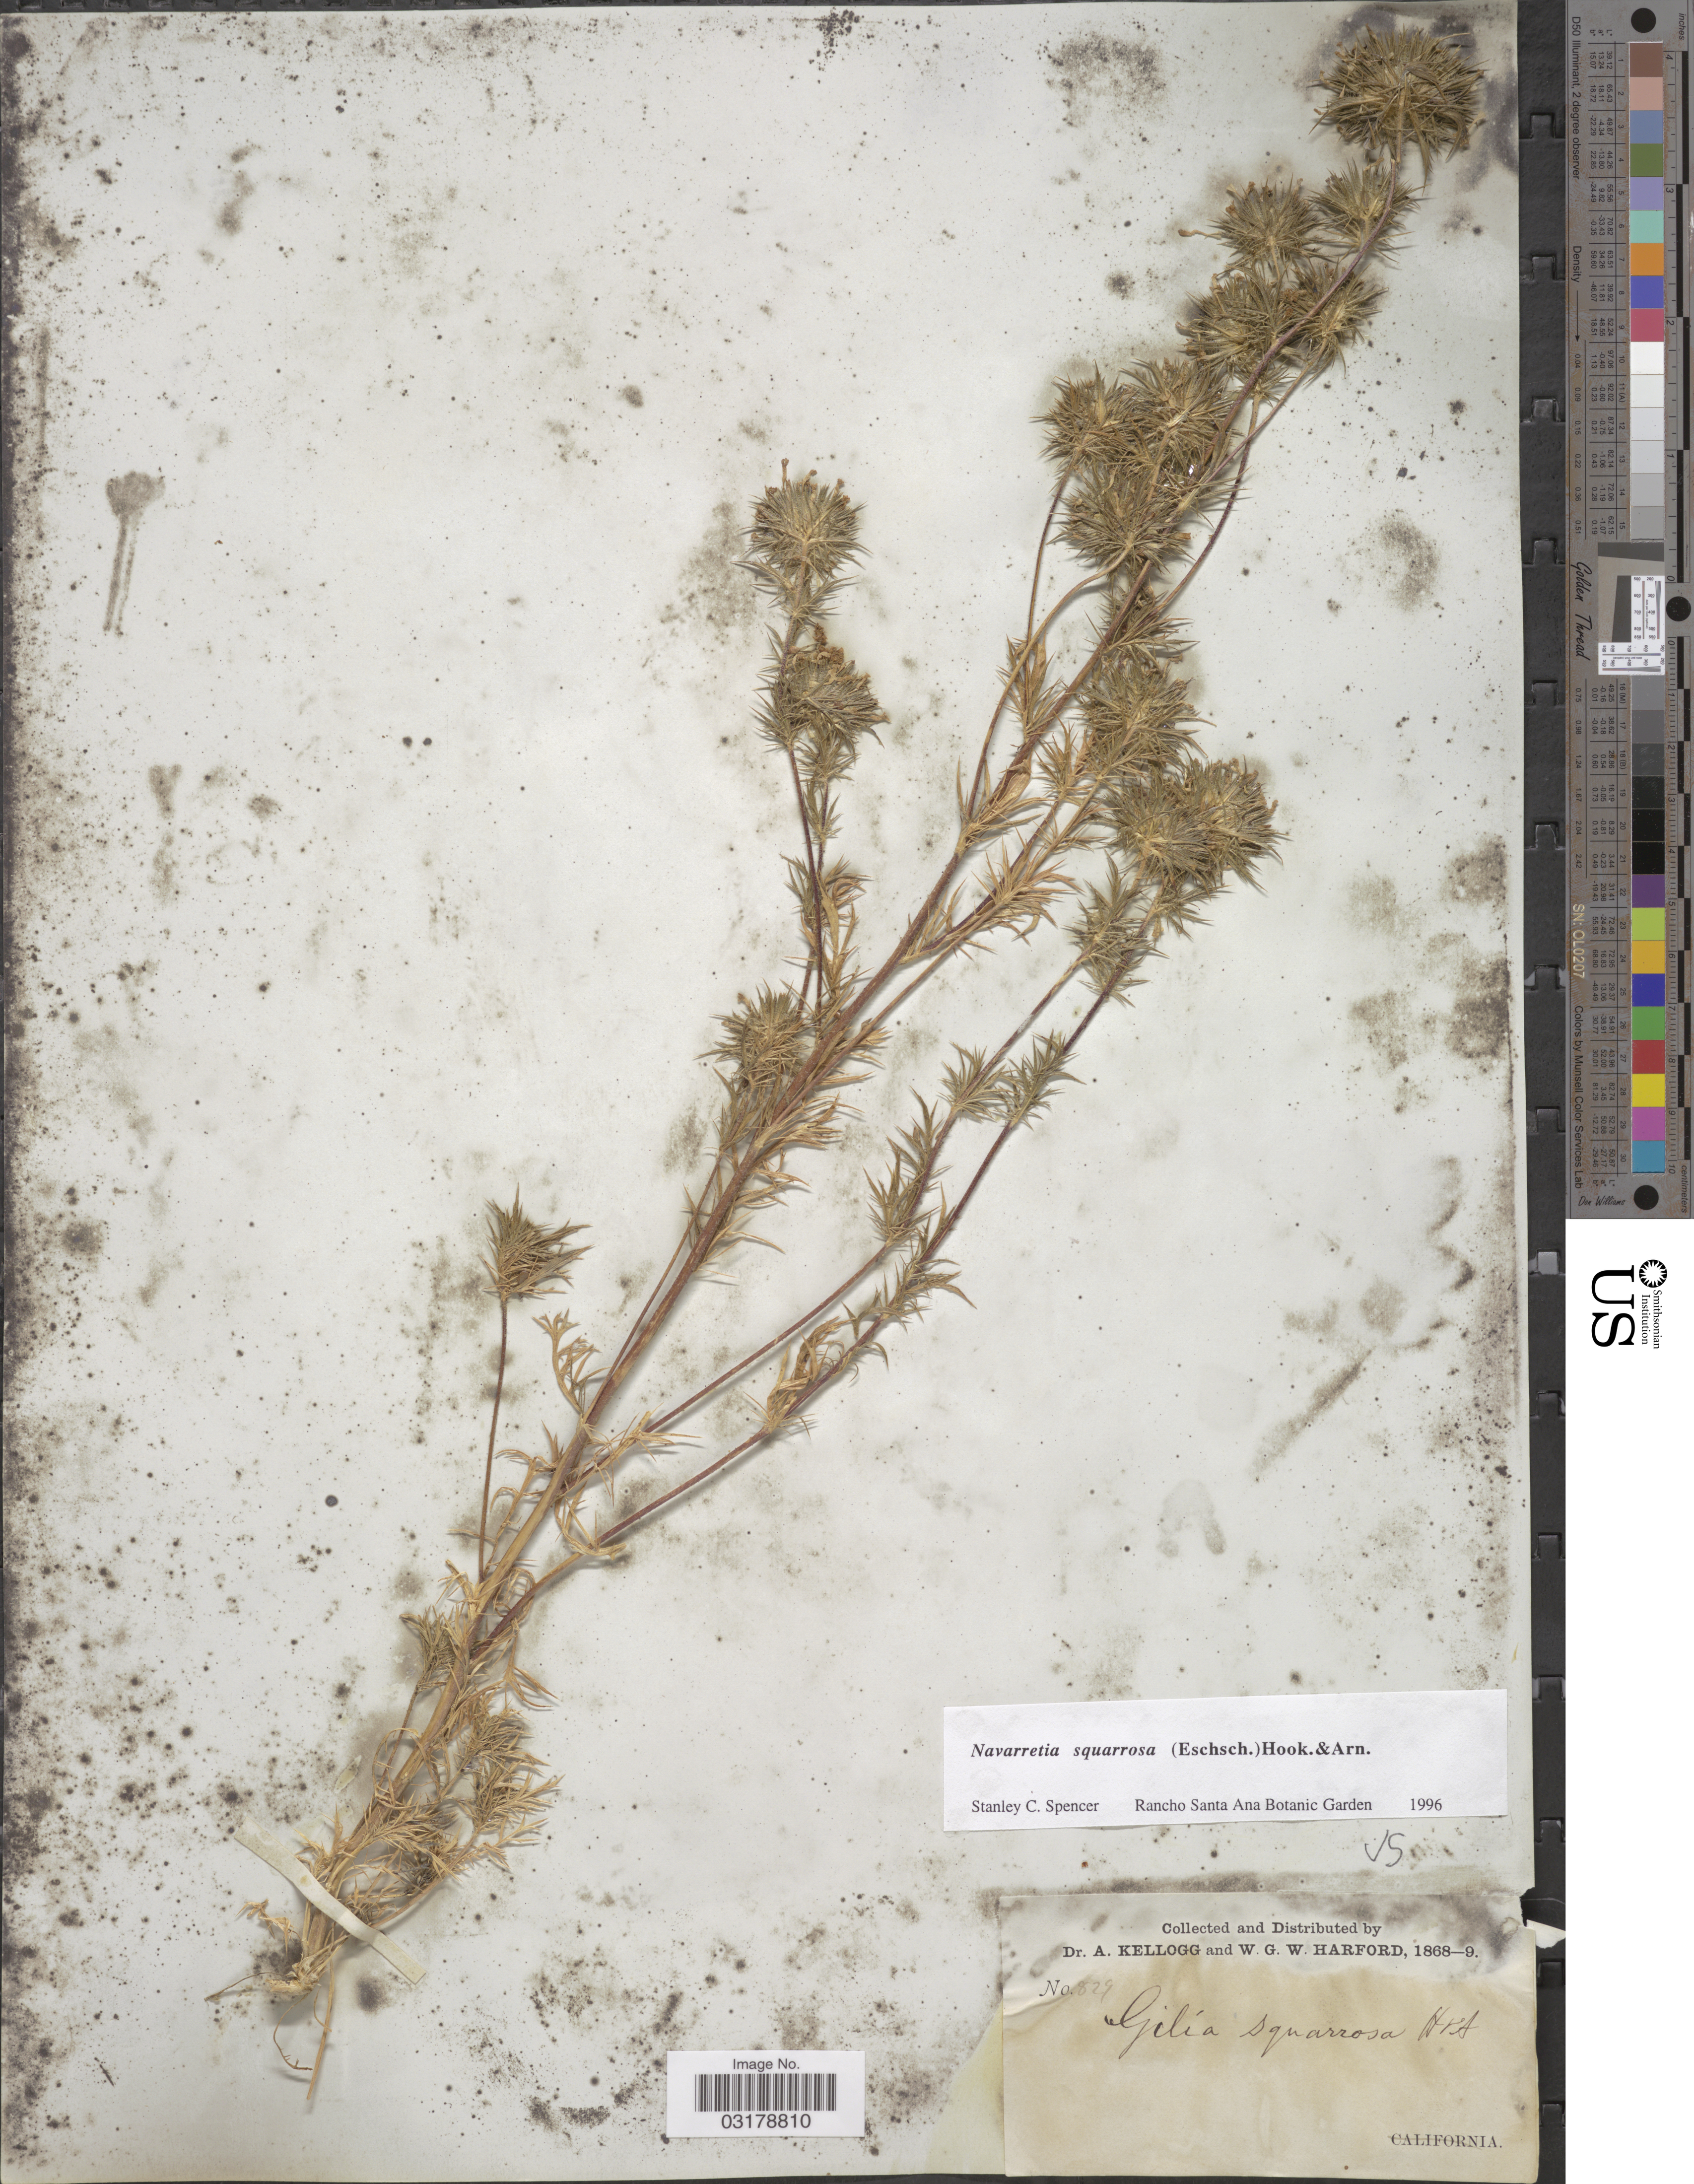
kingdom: Plantae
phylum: Tracheophyta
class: Magnoliopsida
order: Ericales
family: Polemoniaceae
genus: Navarretia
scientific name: Navarretia squarrosa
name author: (Eschsch.) Hook. & Arn.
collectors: A. Kellogg & W. G. W. Harford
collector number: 829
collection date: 1868/1869